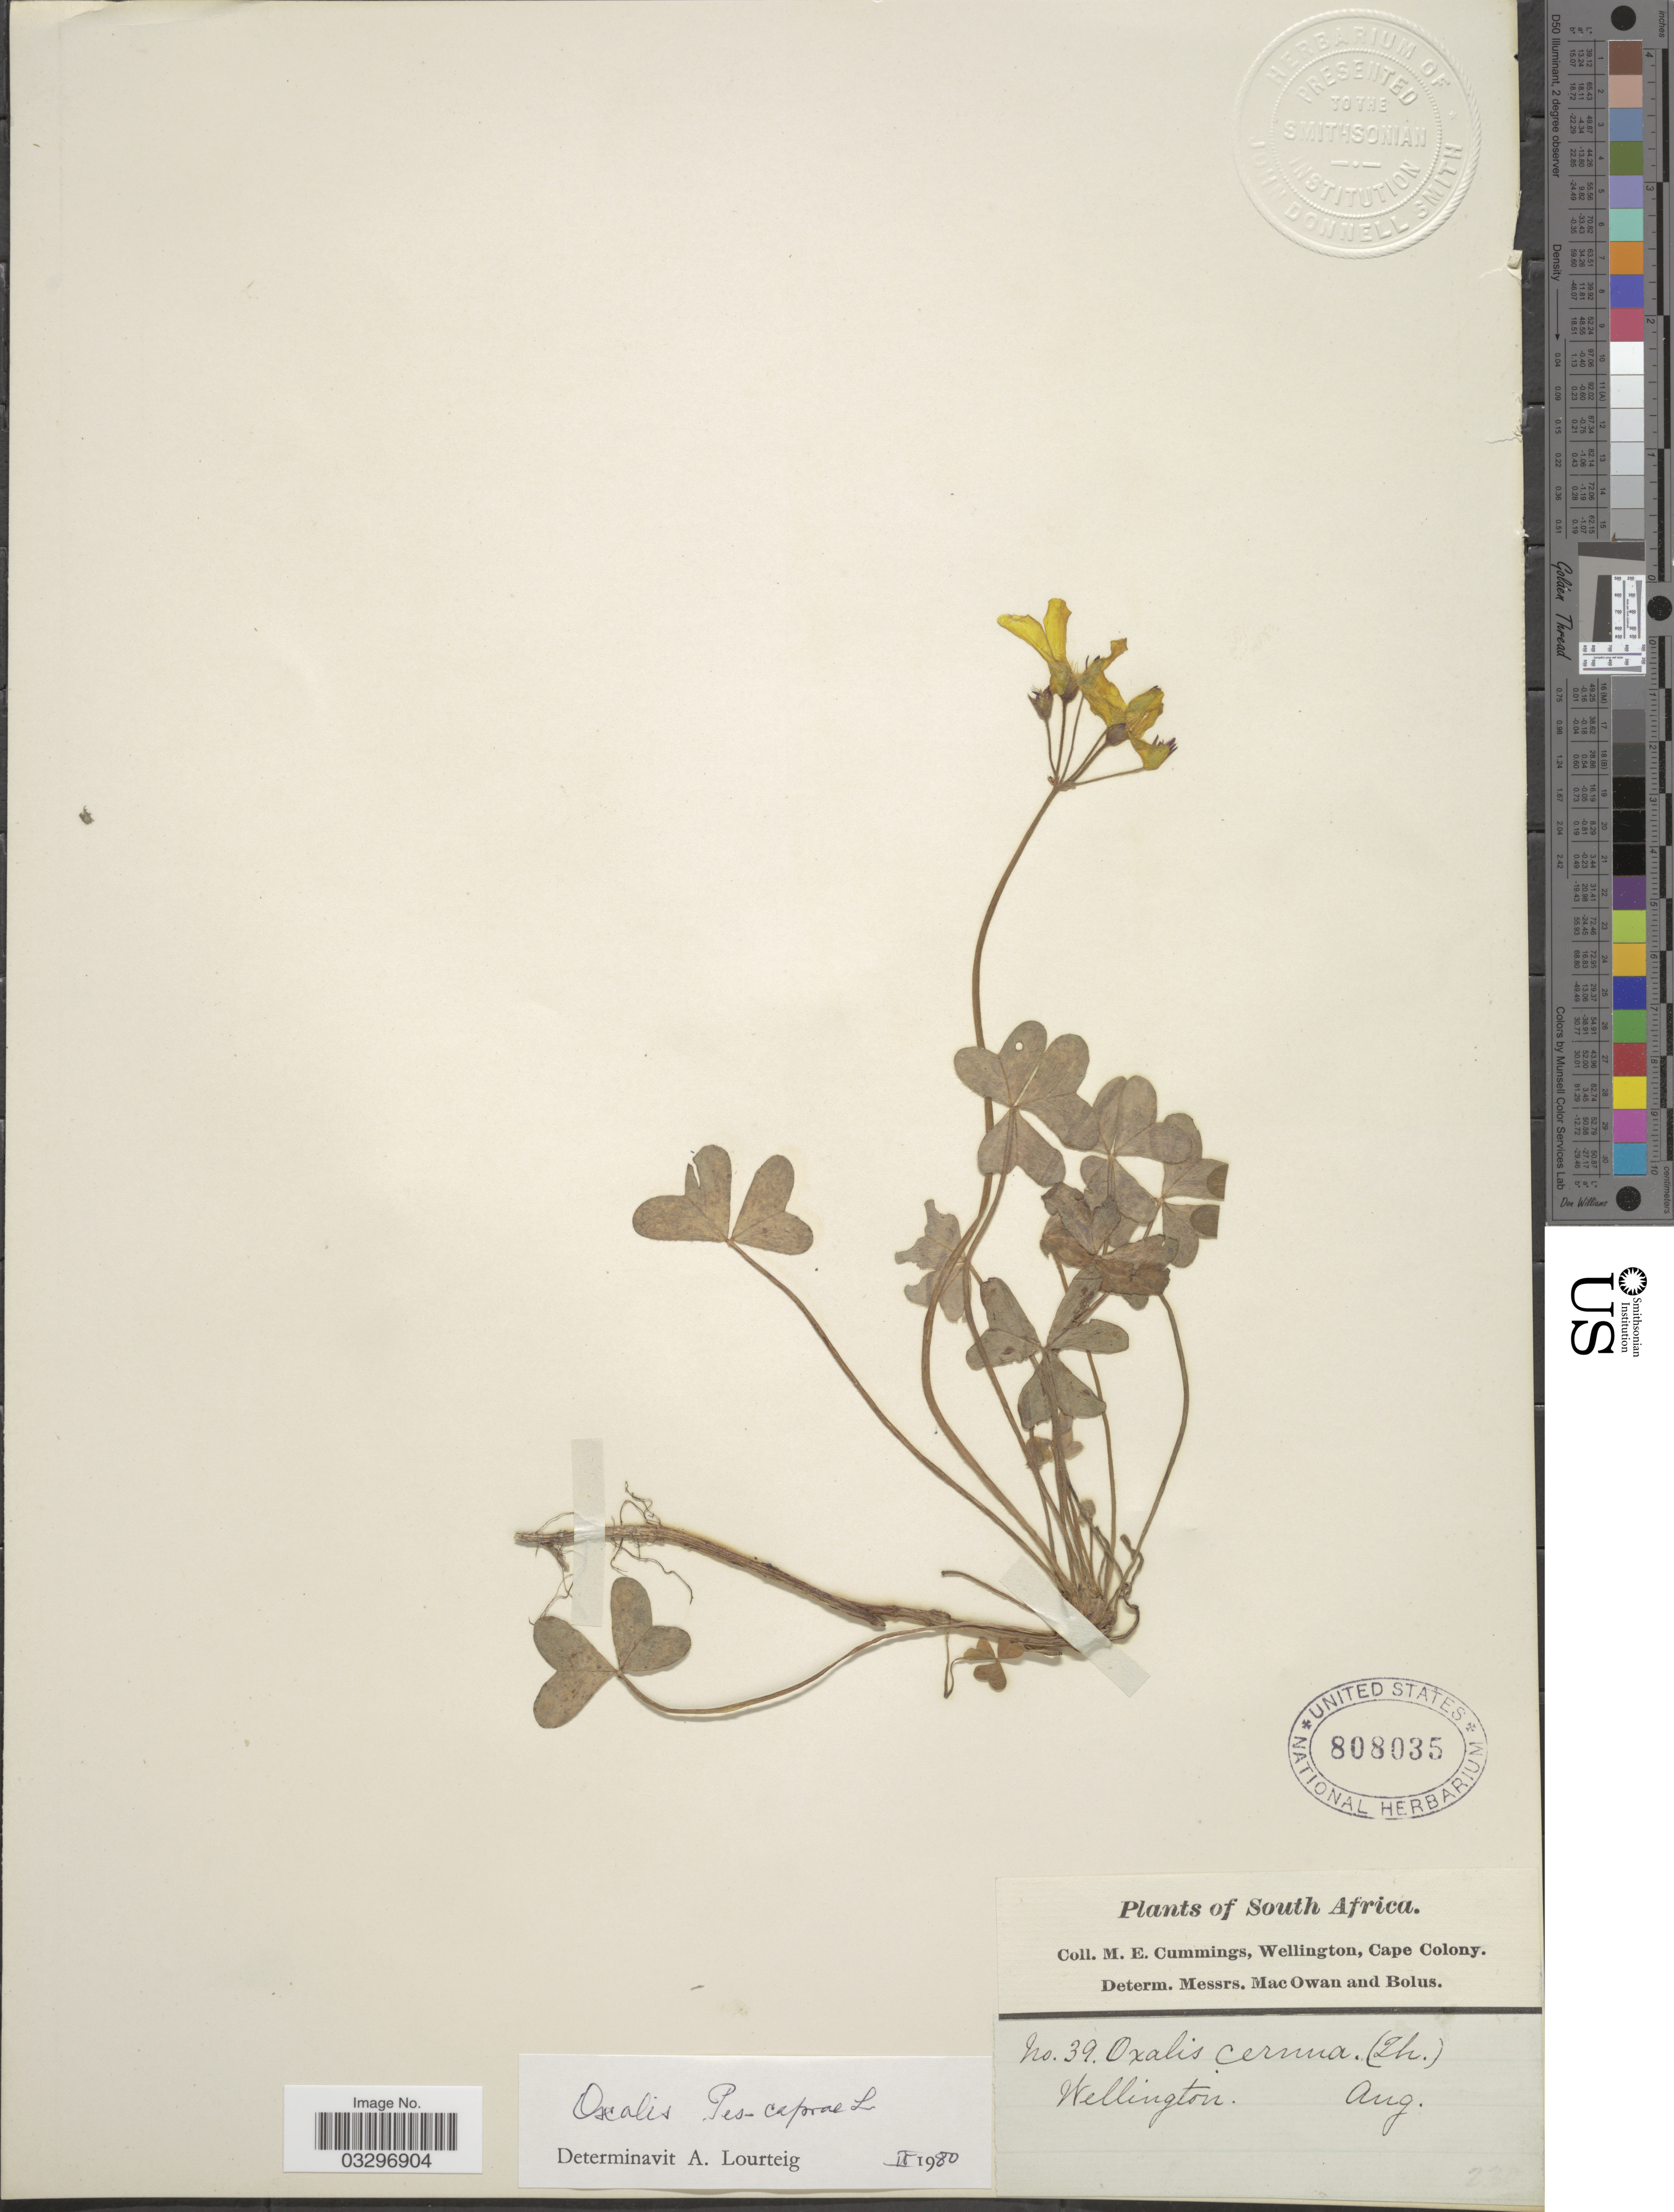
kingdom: Plantae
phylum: Tracheophyta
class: Magnoliopsida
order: Oxalidales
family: Oxalidaceae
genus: Oxalis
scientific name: Oxalis pes-caprae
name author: L.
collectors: M. E. Cummings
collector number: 39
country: South Africa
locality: Wellington.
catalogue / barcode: US 808035